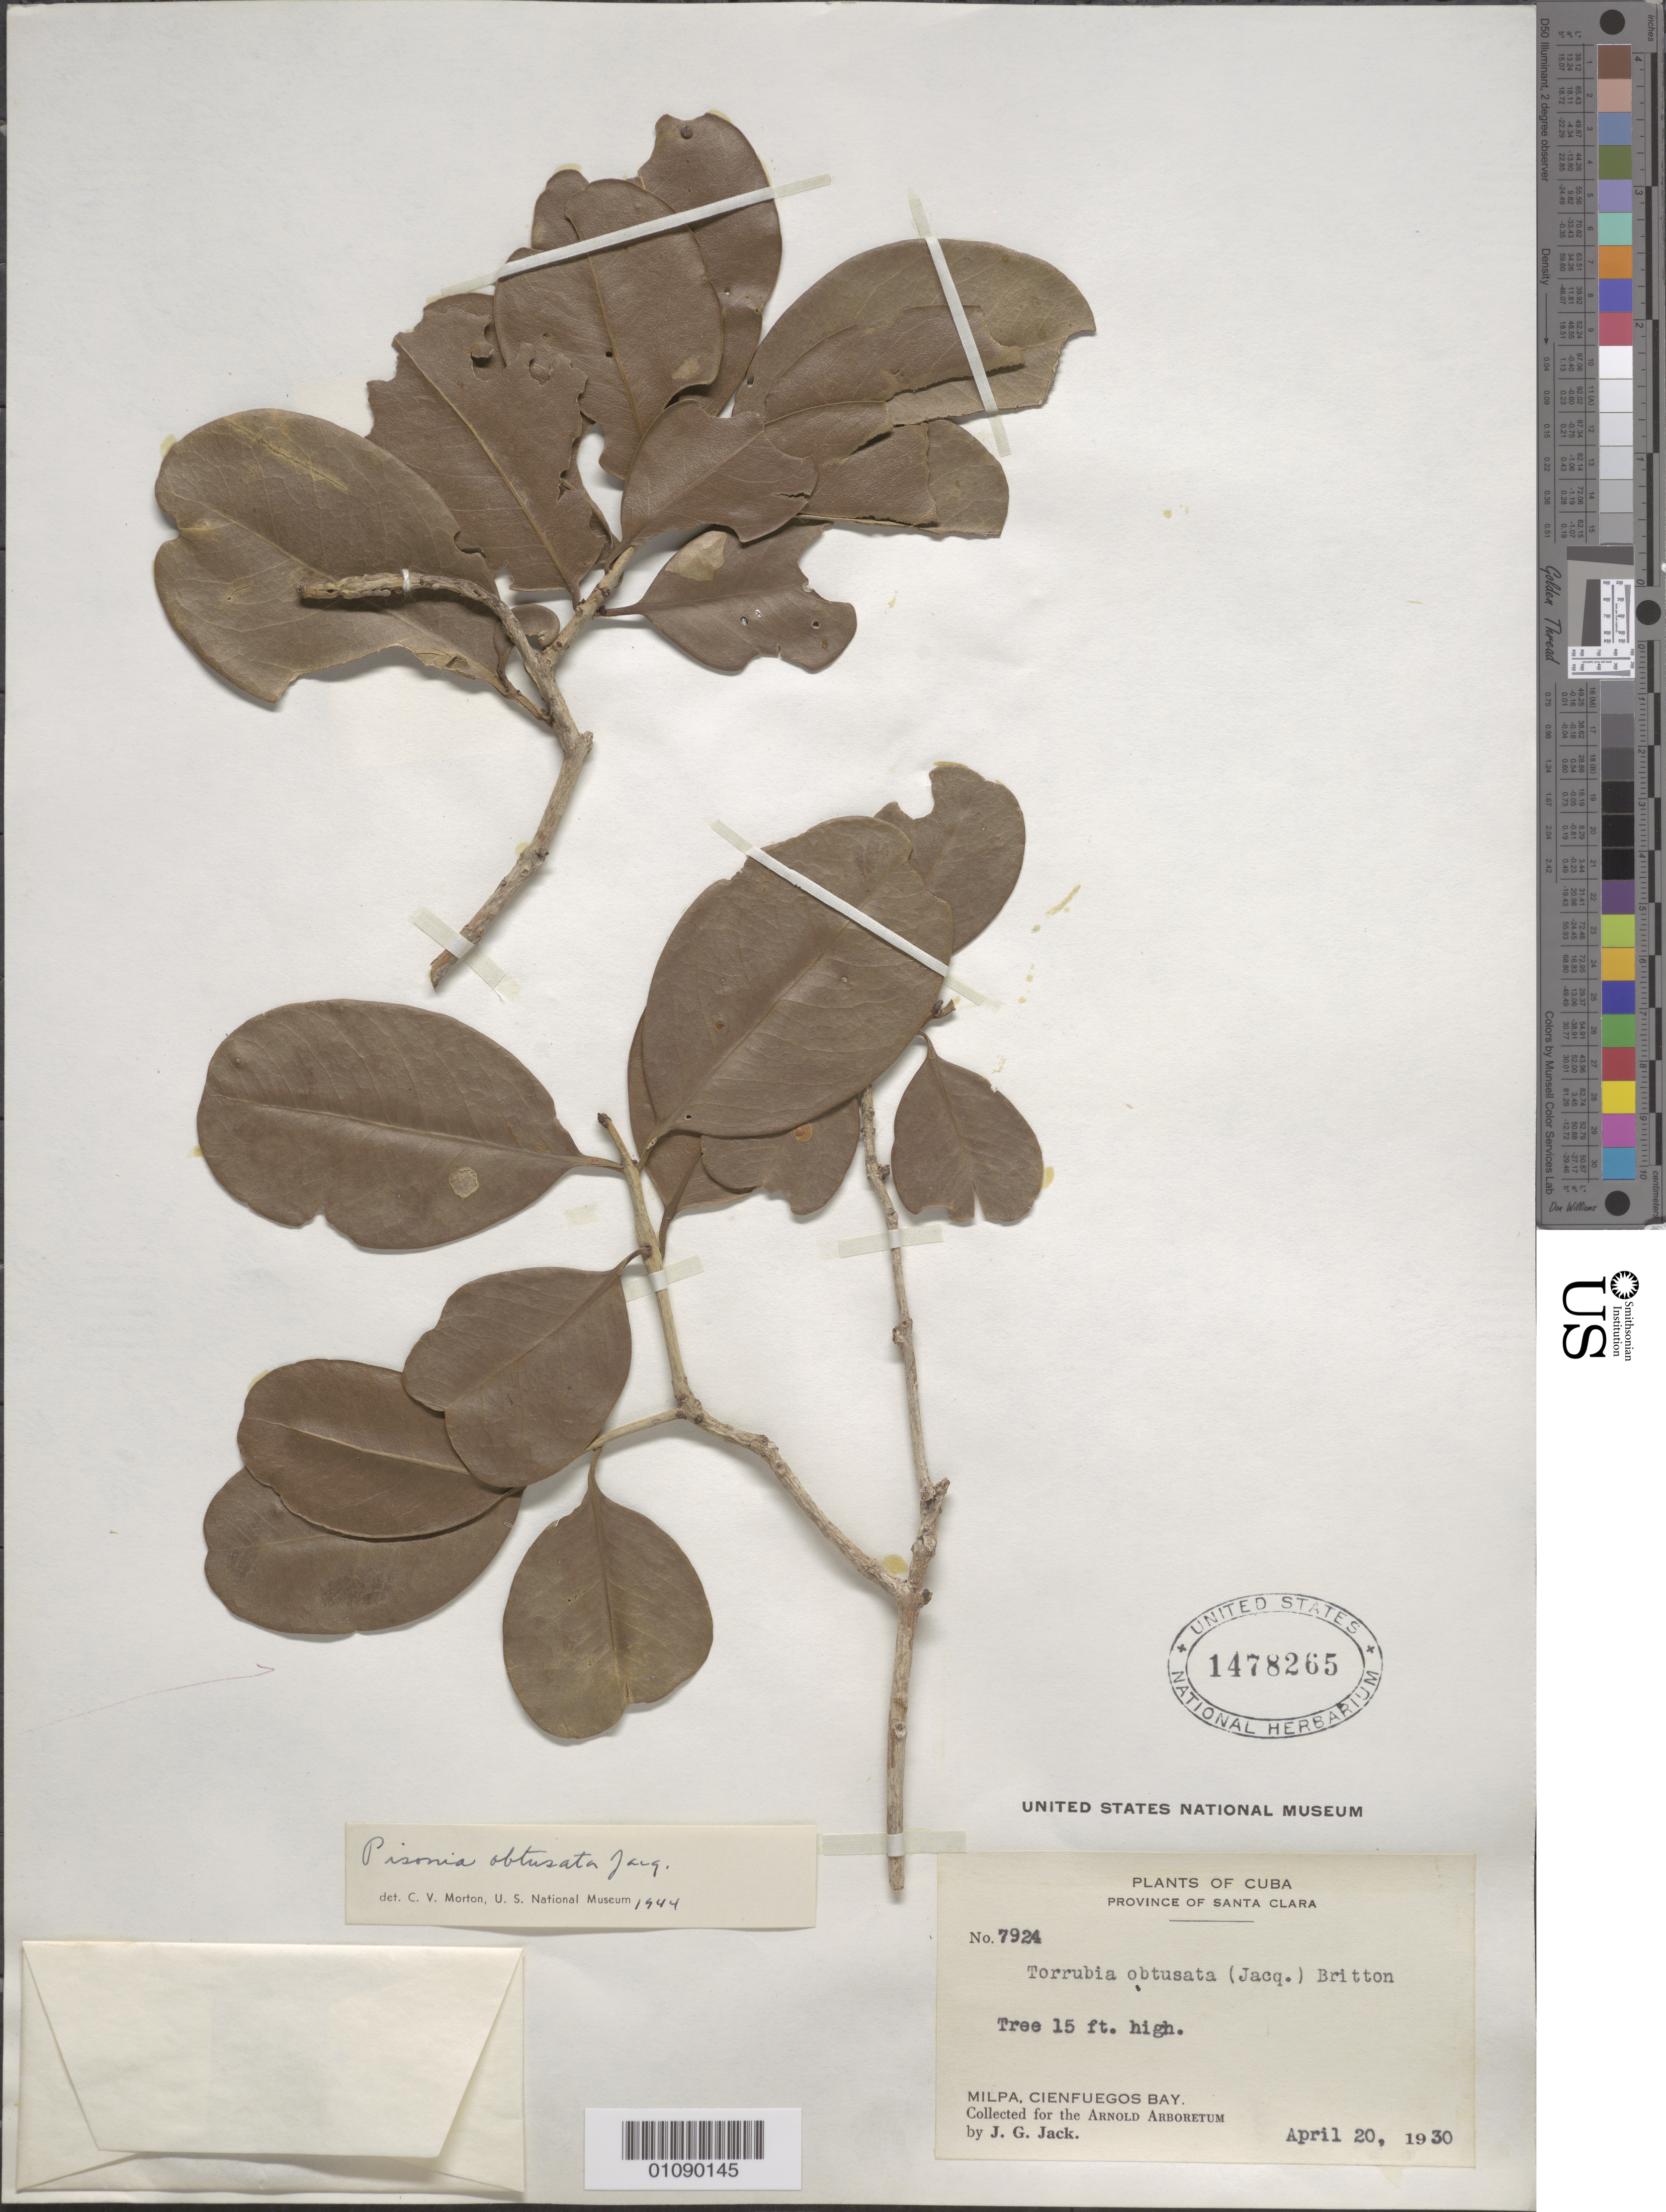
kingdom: Plantae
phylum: Tracheophyta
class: Magnoliopsida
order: Caryophyllales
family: Nyctaginaceae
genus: Guapira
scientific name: Guapira obtusata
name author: (Jacq.) Little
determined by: Strong, Mark T., (BOT), Smithsonian Institution - National Museum of Natural History (UNITED STATES)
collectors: J. G. Jack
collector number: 7924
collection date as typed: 20 Apr 1930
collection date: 1930-04-20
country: Cuba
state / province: Cienfuegos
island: Cuba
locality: Province of Santa Clara, Milpa, Cienfuegos Bay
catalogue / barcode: US 1478265